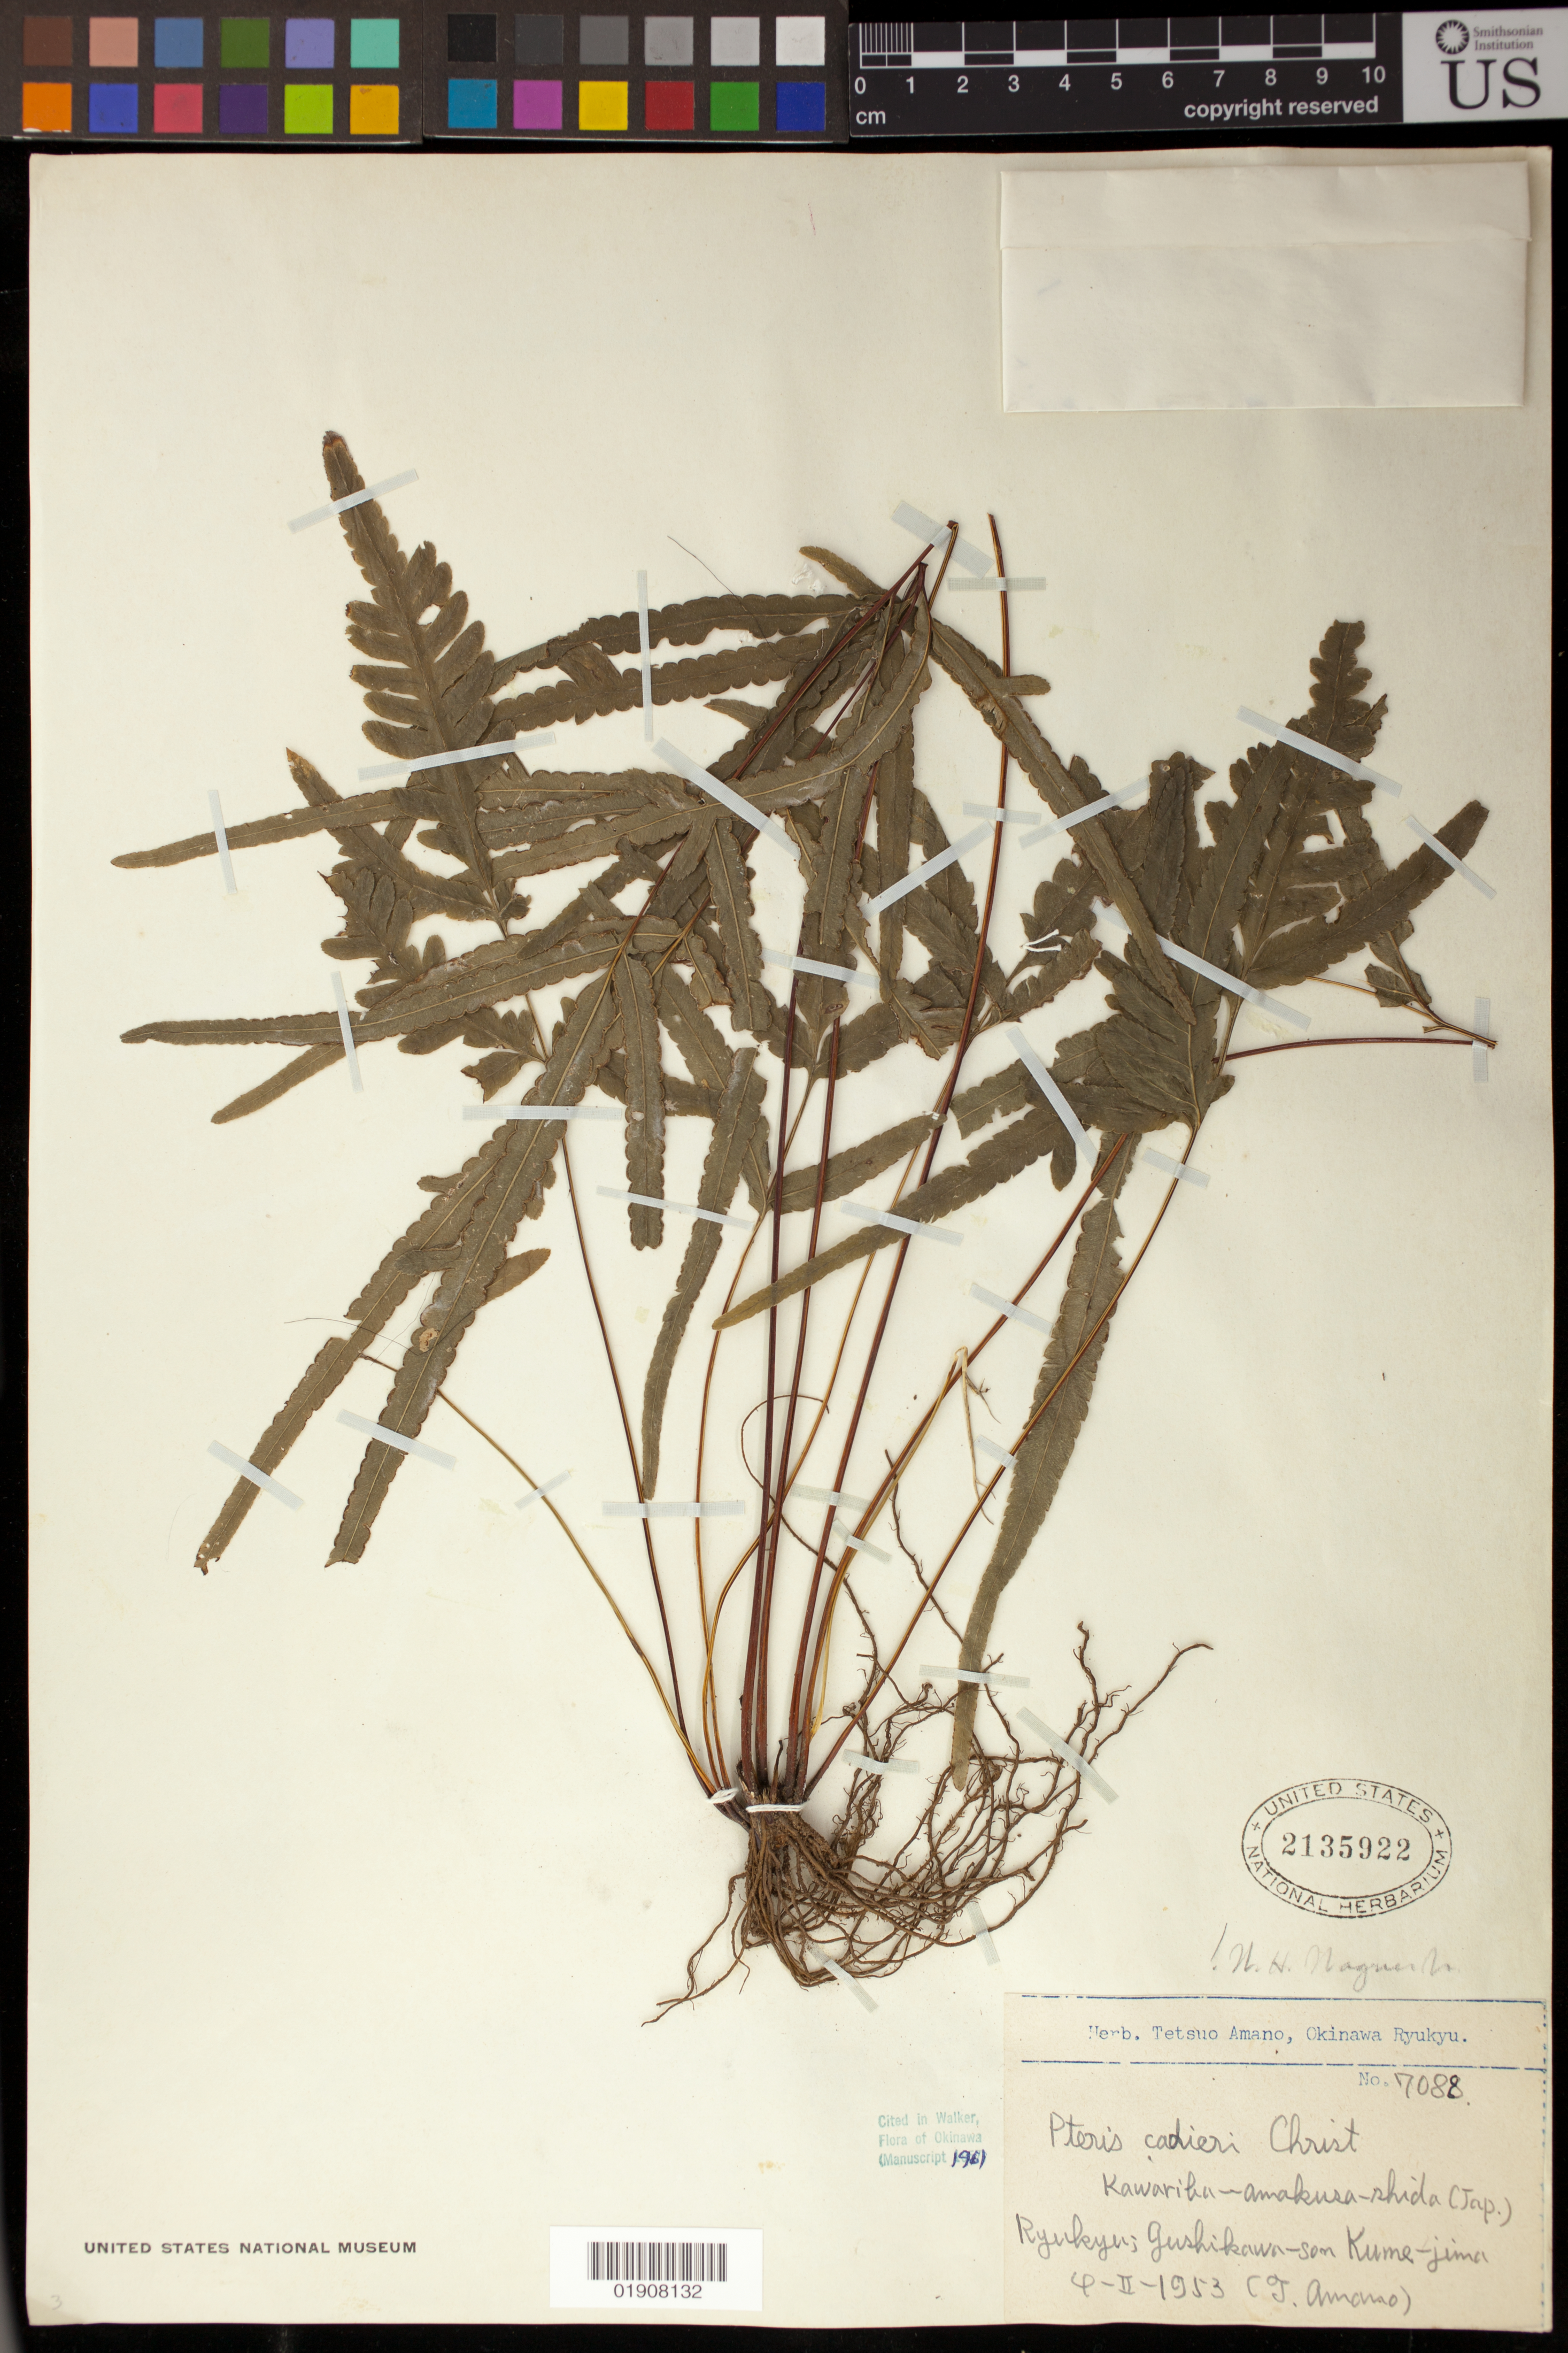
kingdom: Plantae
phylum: Tracheophyta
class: Polypodiopsida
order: Polypodiales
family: Pteridaceae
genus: Pteris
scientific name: Pteris cadieri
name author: Christ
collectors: T. Amano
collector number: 7088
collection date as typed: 4 Feb 1953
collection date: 1953-02-04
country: Japan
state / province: Okinawa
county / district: Okinawa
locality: Gushikawa-son, Kume-jima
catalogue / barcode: US 2135922